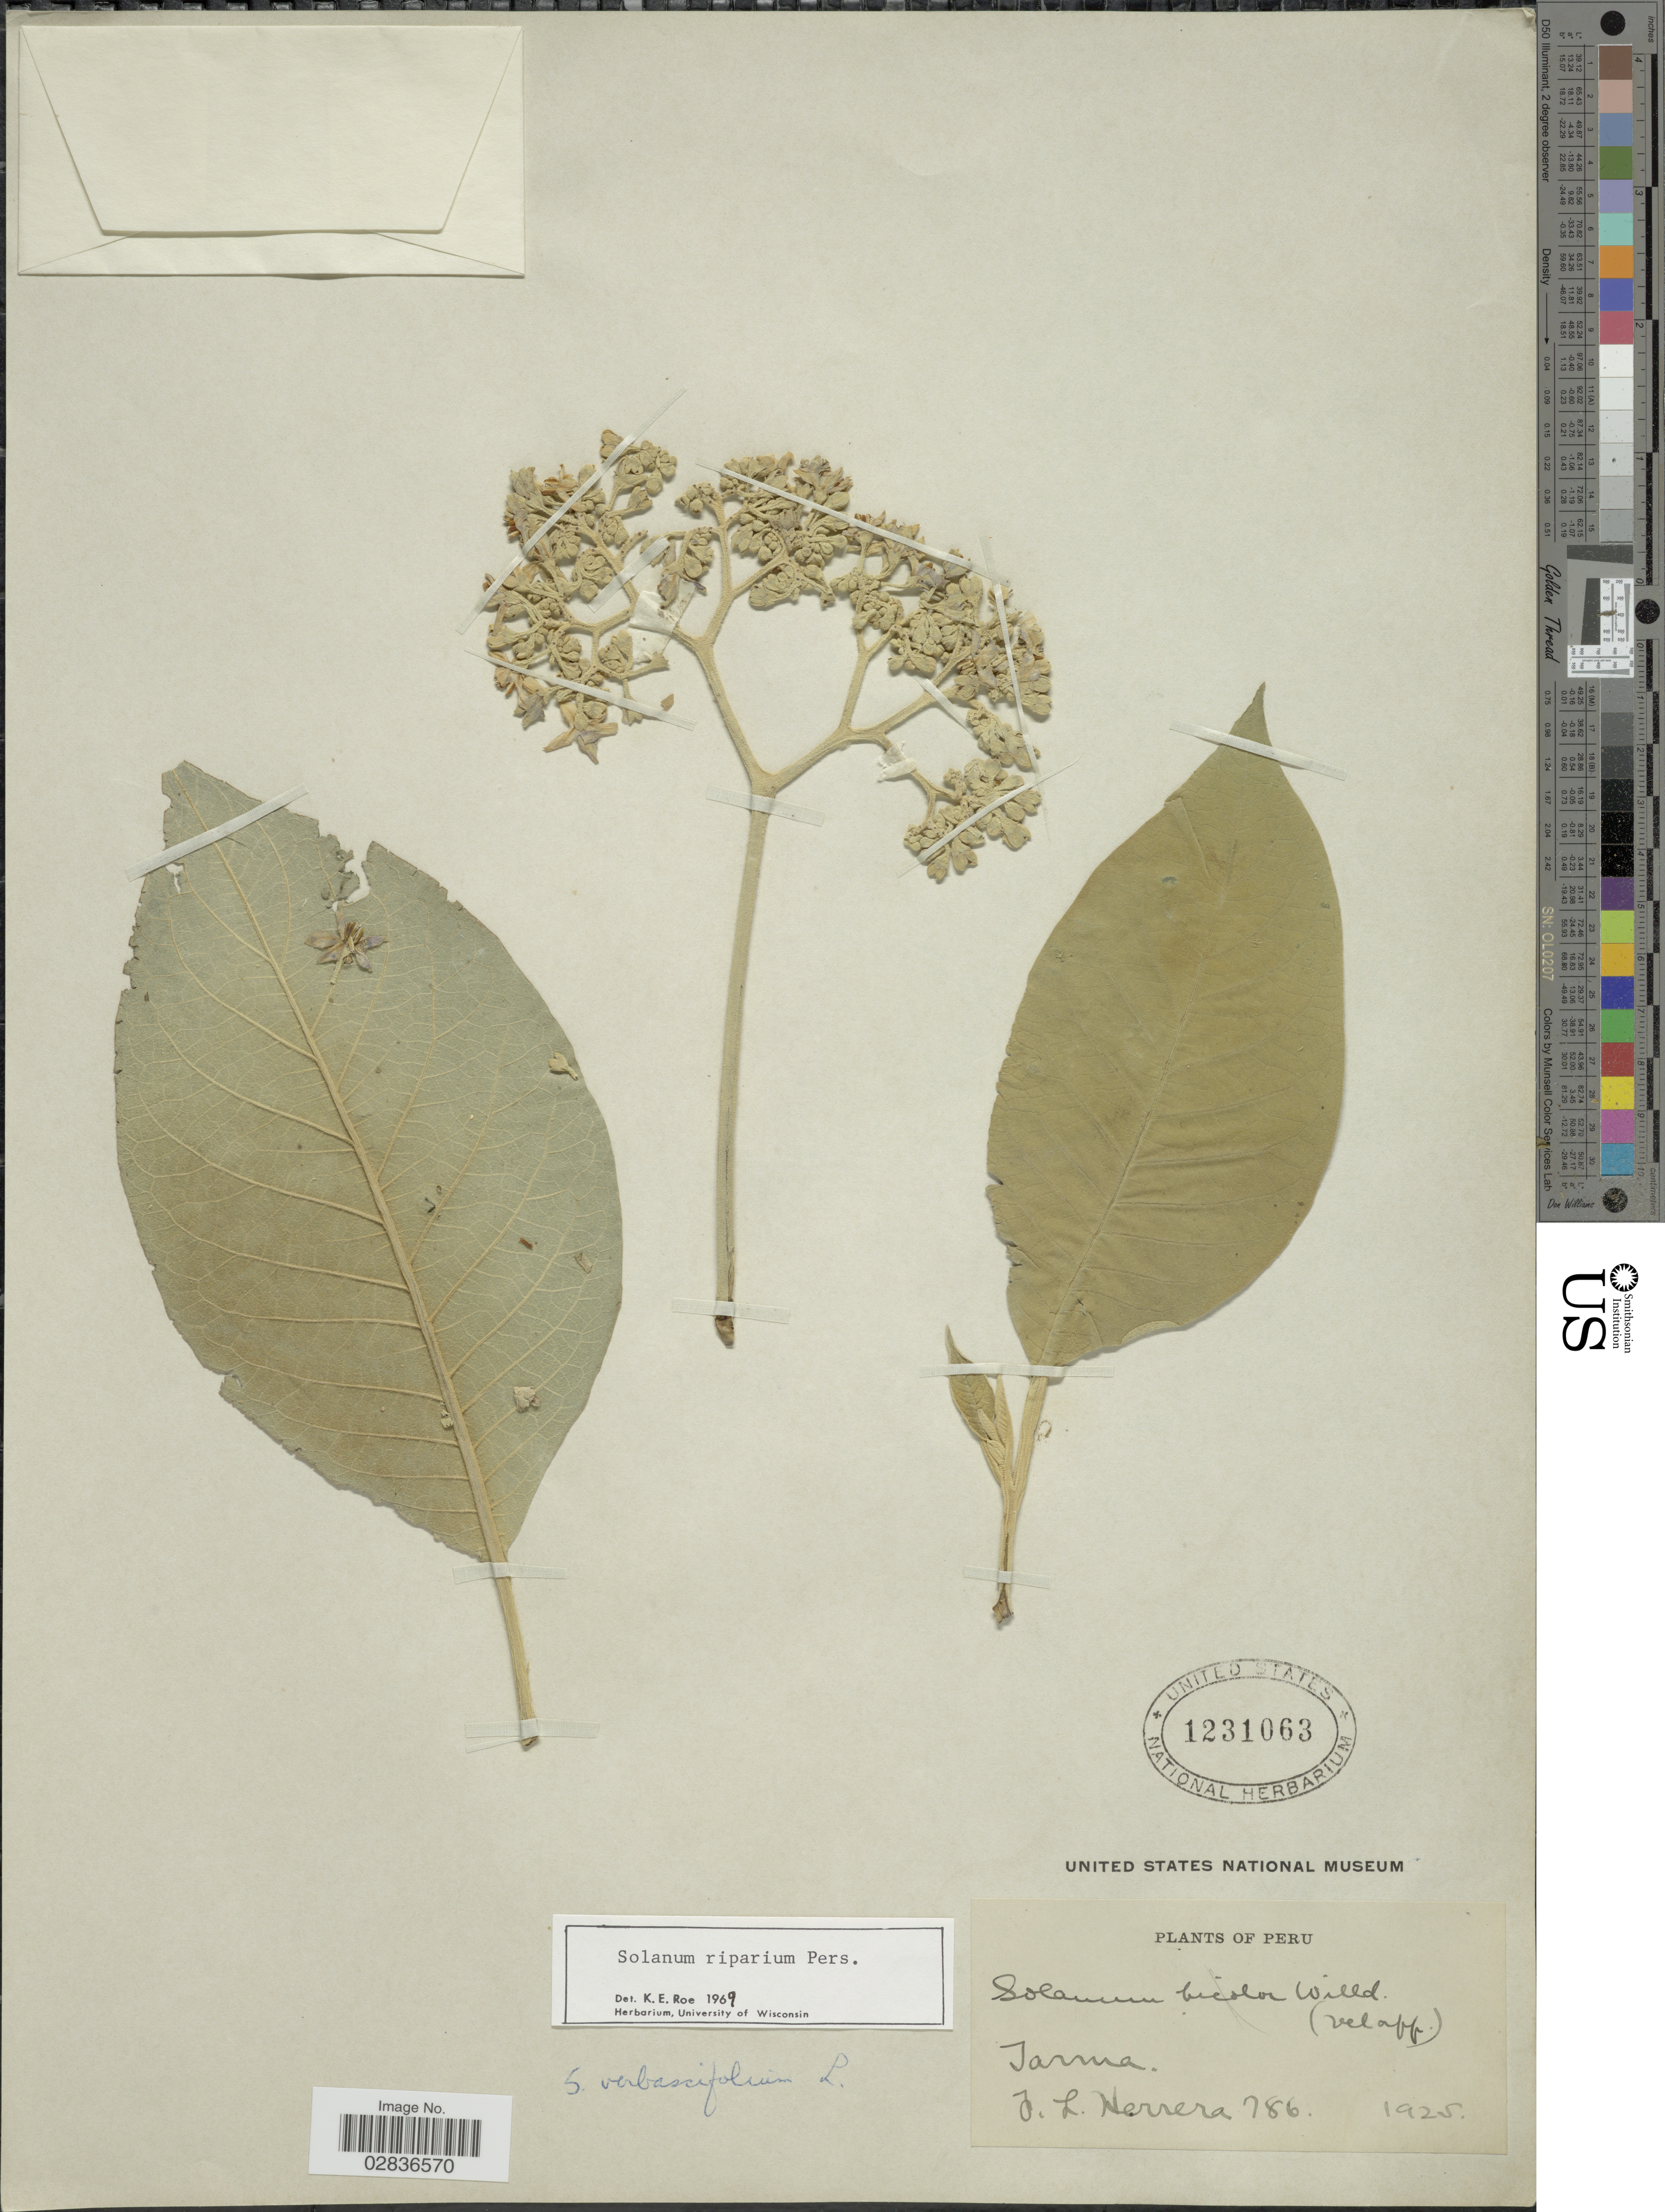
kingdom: Plantae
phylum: Tracheophyta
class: Magnoliopsida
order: Solanales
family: Solanaceae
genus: Solanum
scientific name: Solanum riparium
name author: Pers.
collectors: F. L. Herrera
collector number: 786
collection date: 1925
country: Peru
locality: Tarma.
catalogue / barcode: US 1231063